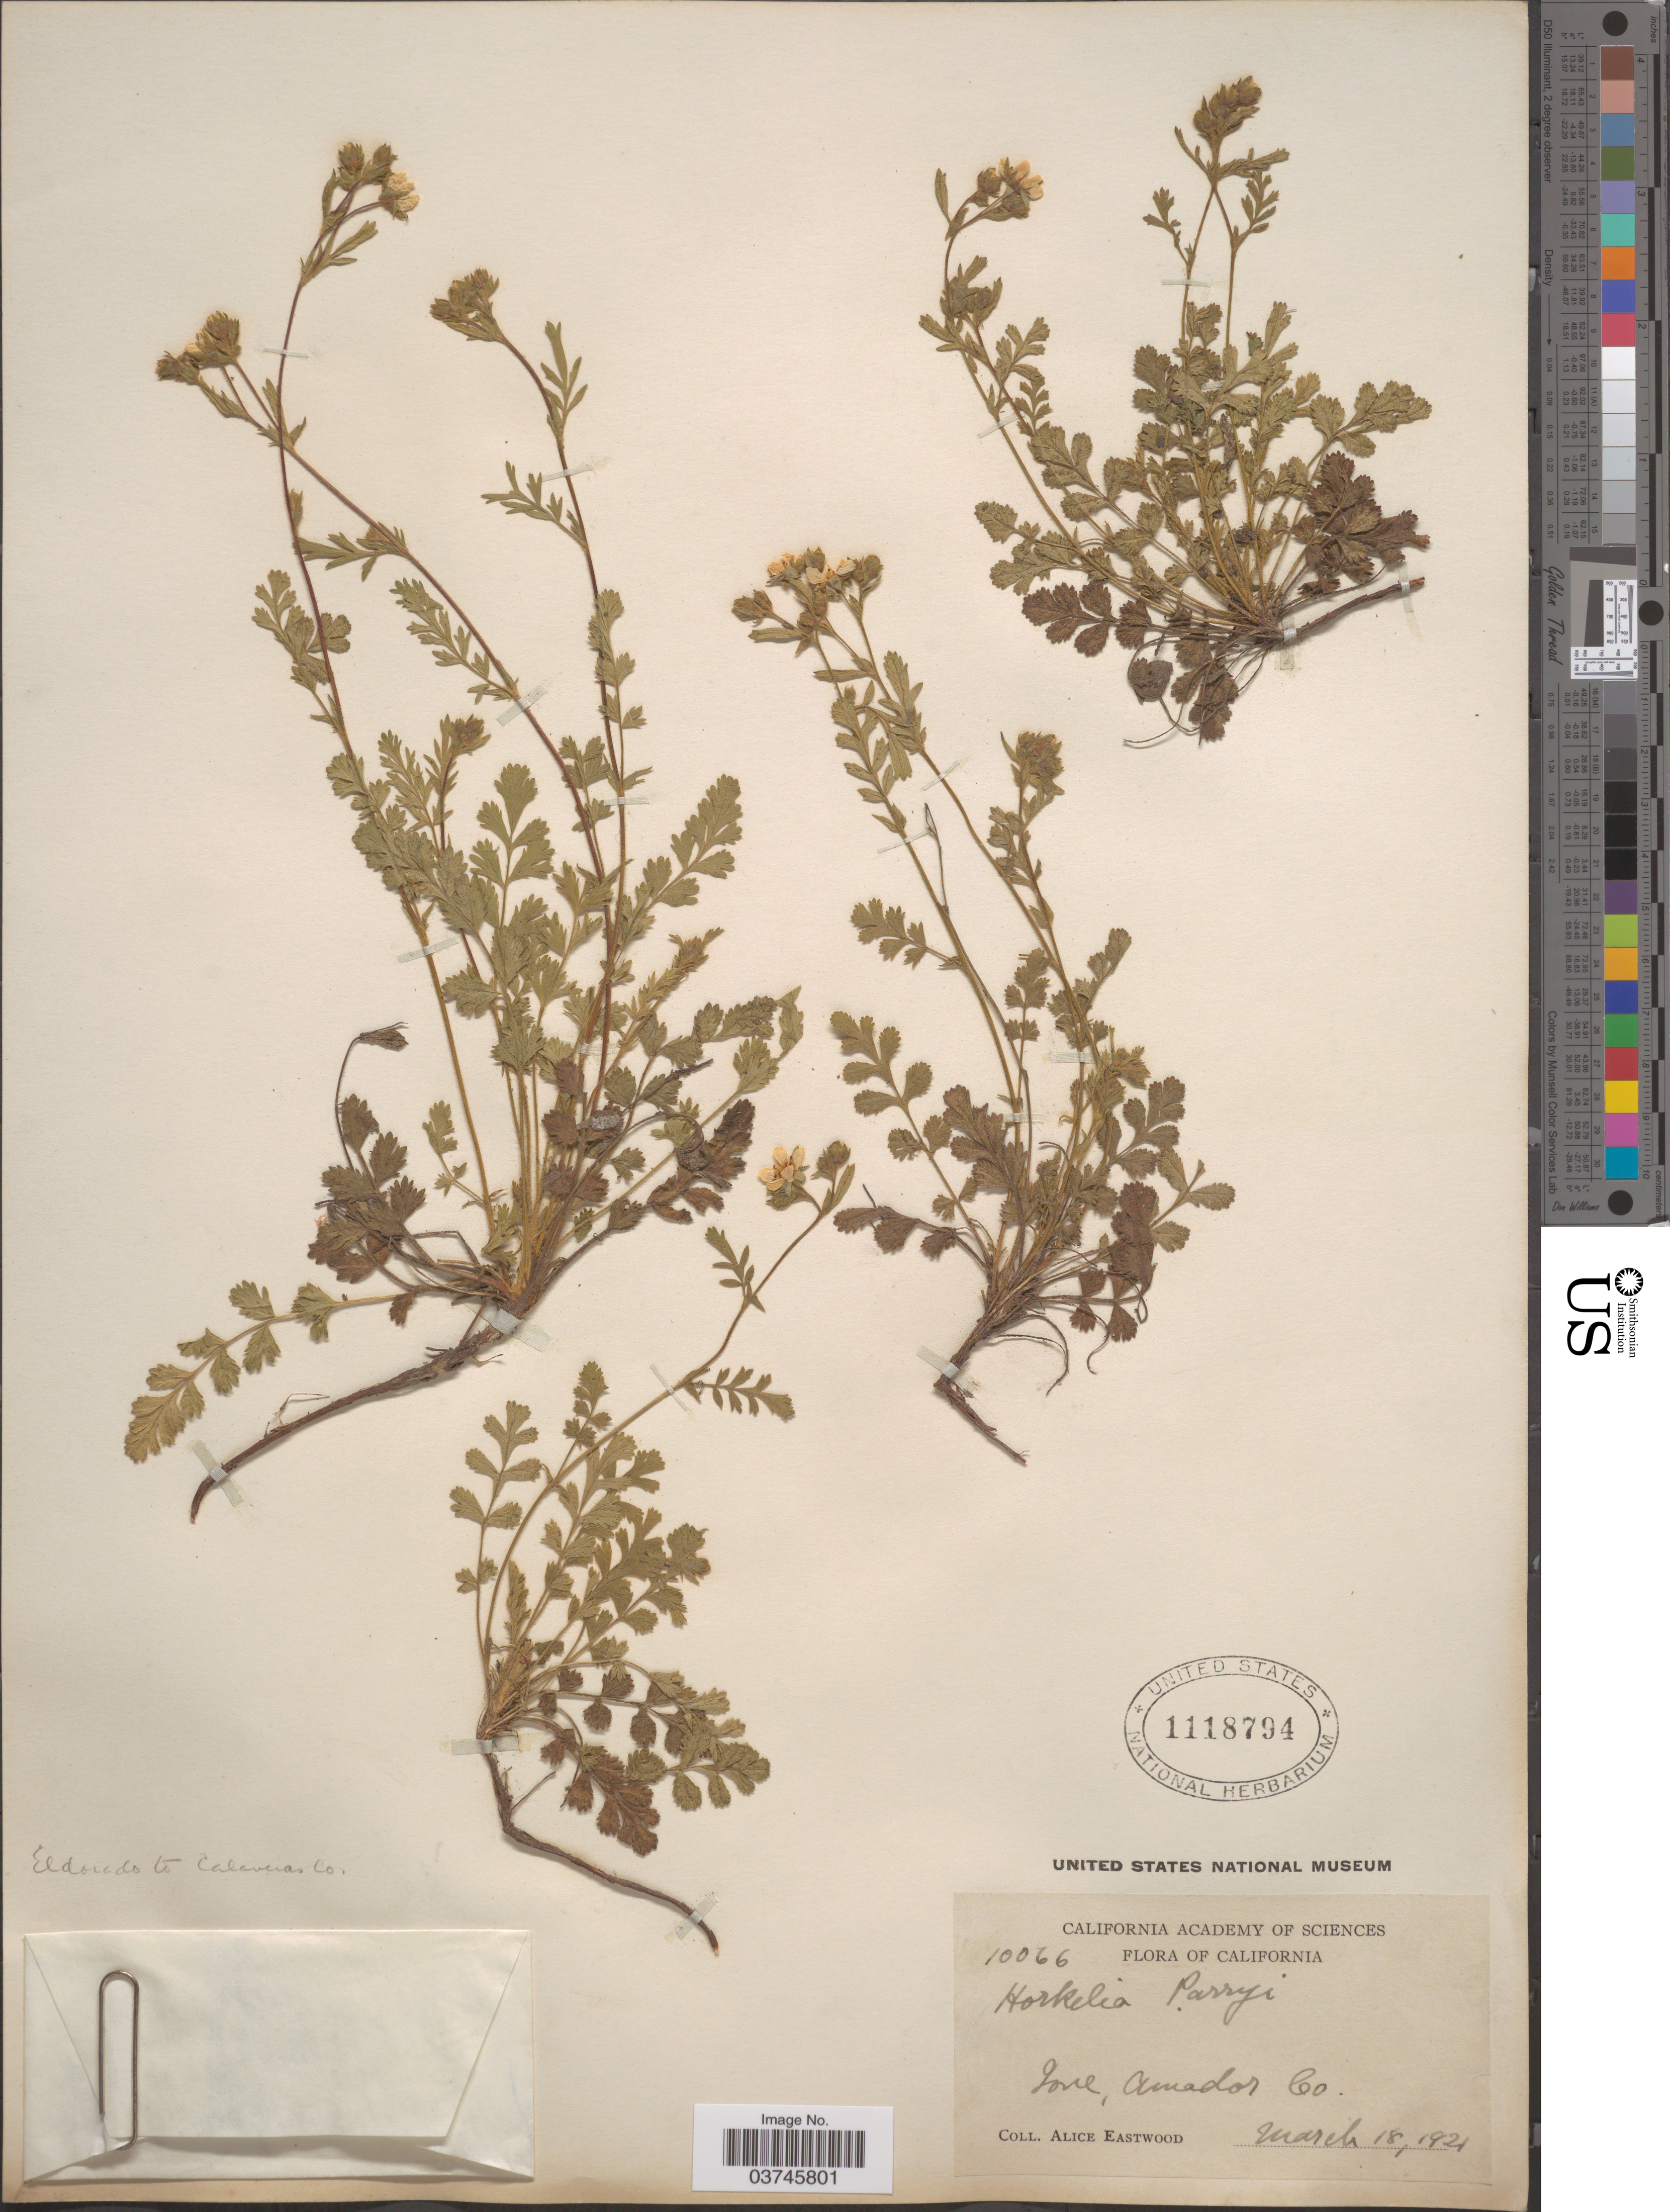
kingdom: Plantae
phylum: Tracheophyta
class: Magnoliopsida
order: Rosales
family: Rosaceae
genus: Potentilla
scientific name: Potentilla parryi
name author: (Greene) Greene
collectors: A. Eastwood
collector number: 10066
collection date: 1921-03-18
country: United States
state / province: California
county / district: Amador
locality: Ione, Amador County.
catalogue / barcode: US 1118794